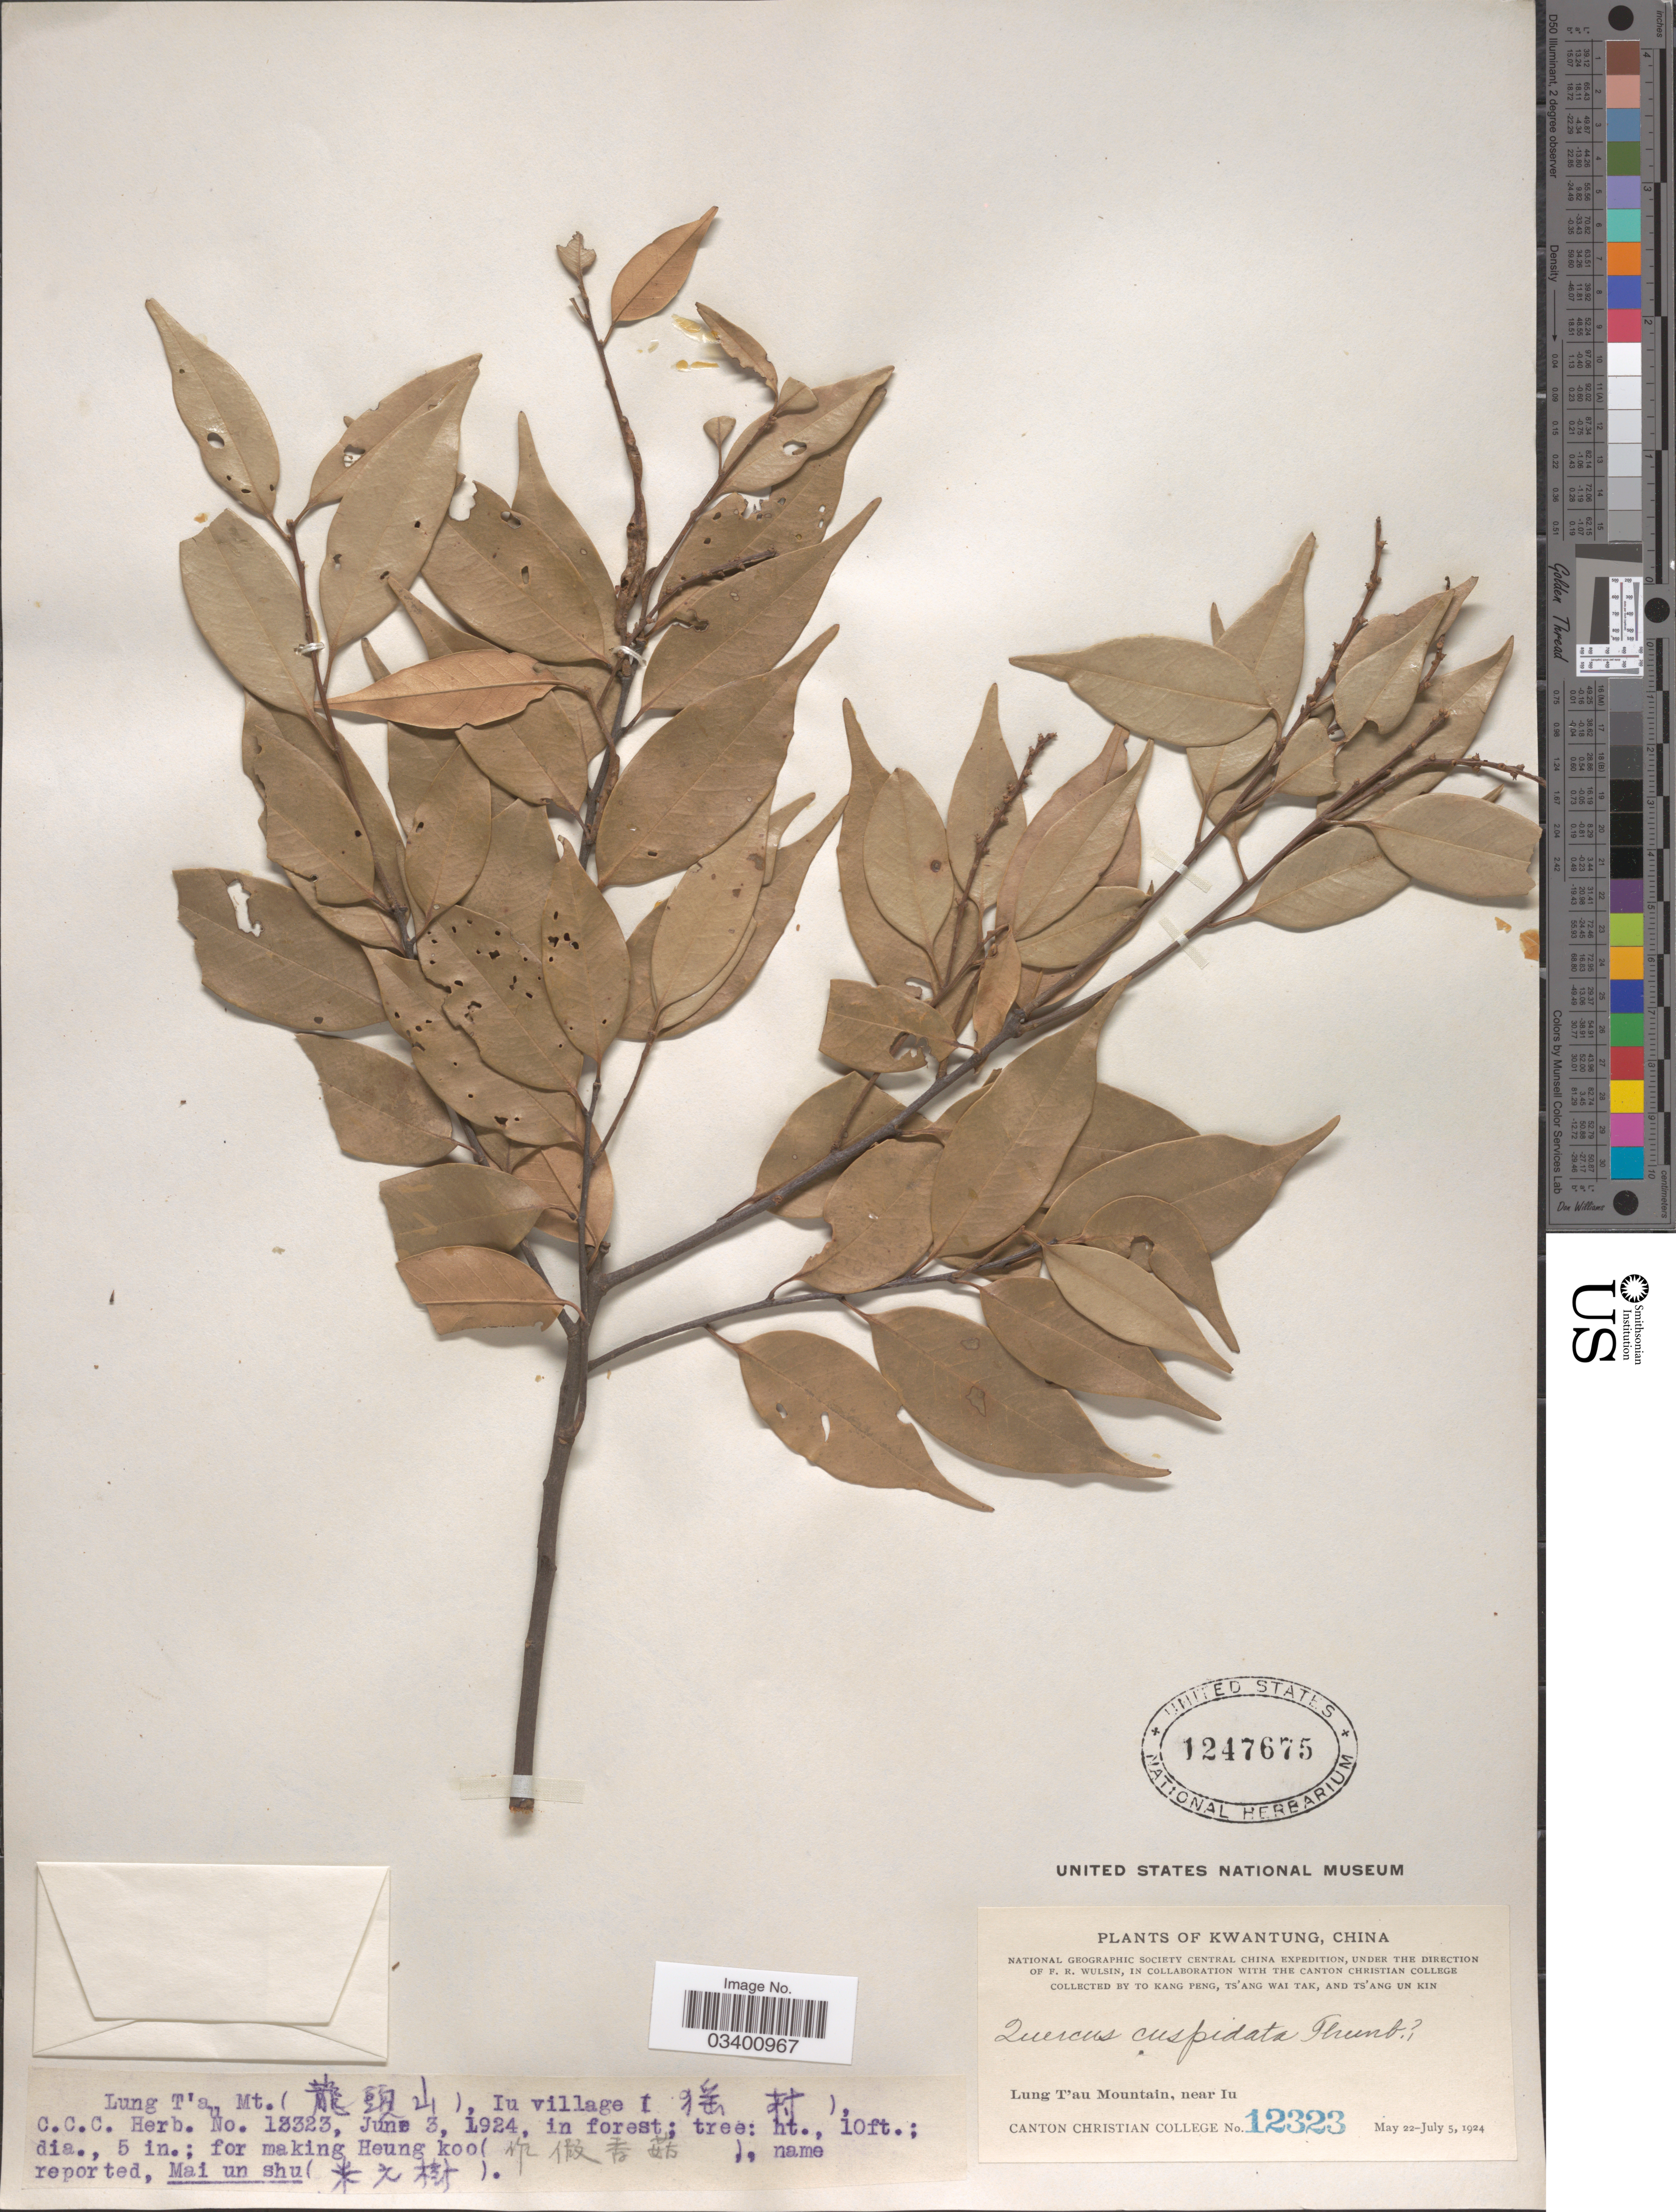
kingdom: Plantae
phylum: Tracheophyta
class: Magnoliopsida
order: Fagales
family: Fagaceae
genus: Castanopsis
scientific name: Castanopsis cuspidata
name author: (Thunb.) Schottky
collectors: Kang Peng To, W. T. Tsang & Ts' Ang Un Kin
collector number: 12323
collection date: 1924-06-03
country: China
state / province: Guangdong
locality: Lung T'au Mt (X), Iu village. Kwangtung. Lung T'au Mountain, near Iu.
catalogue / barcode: US 1247675